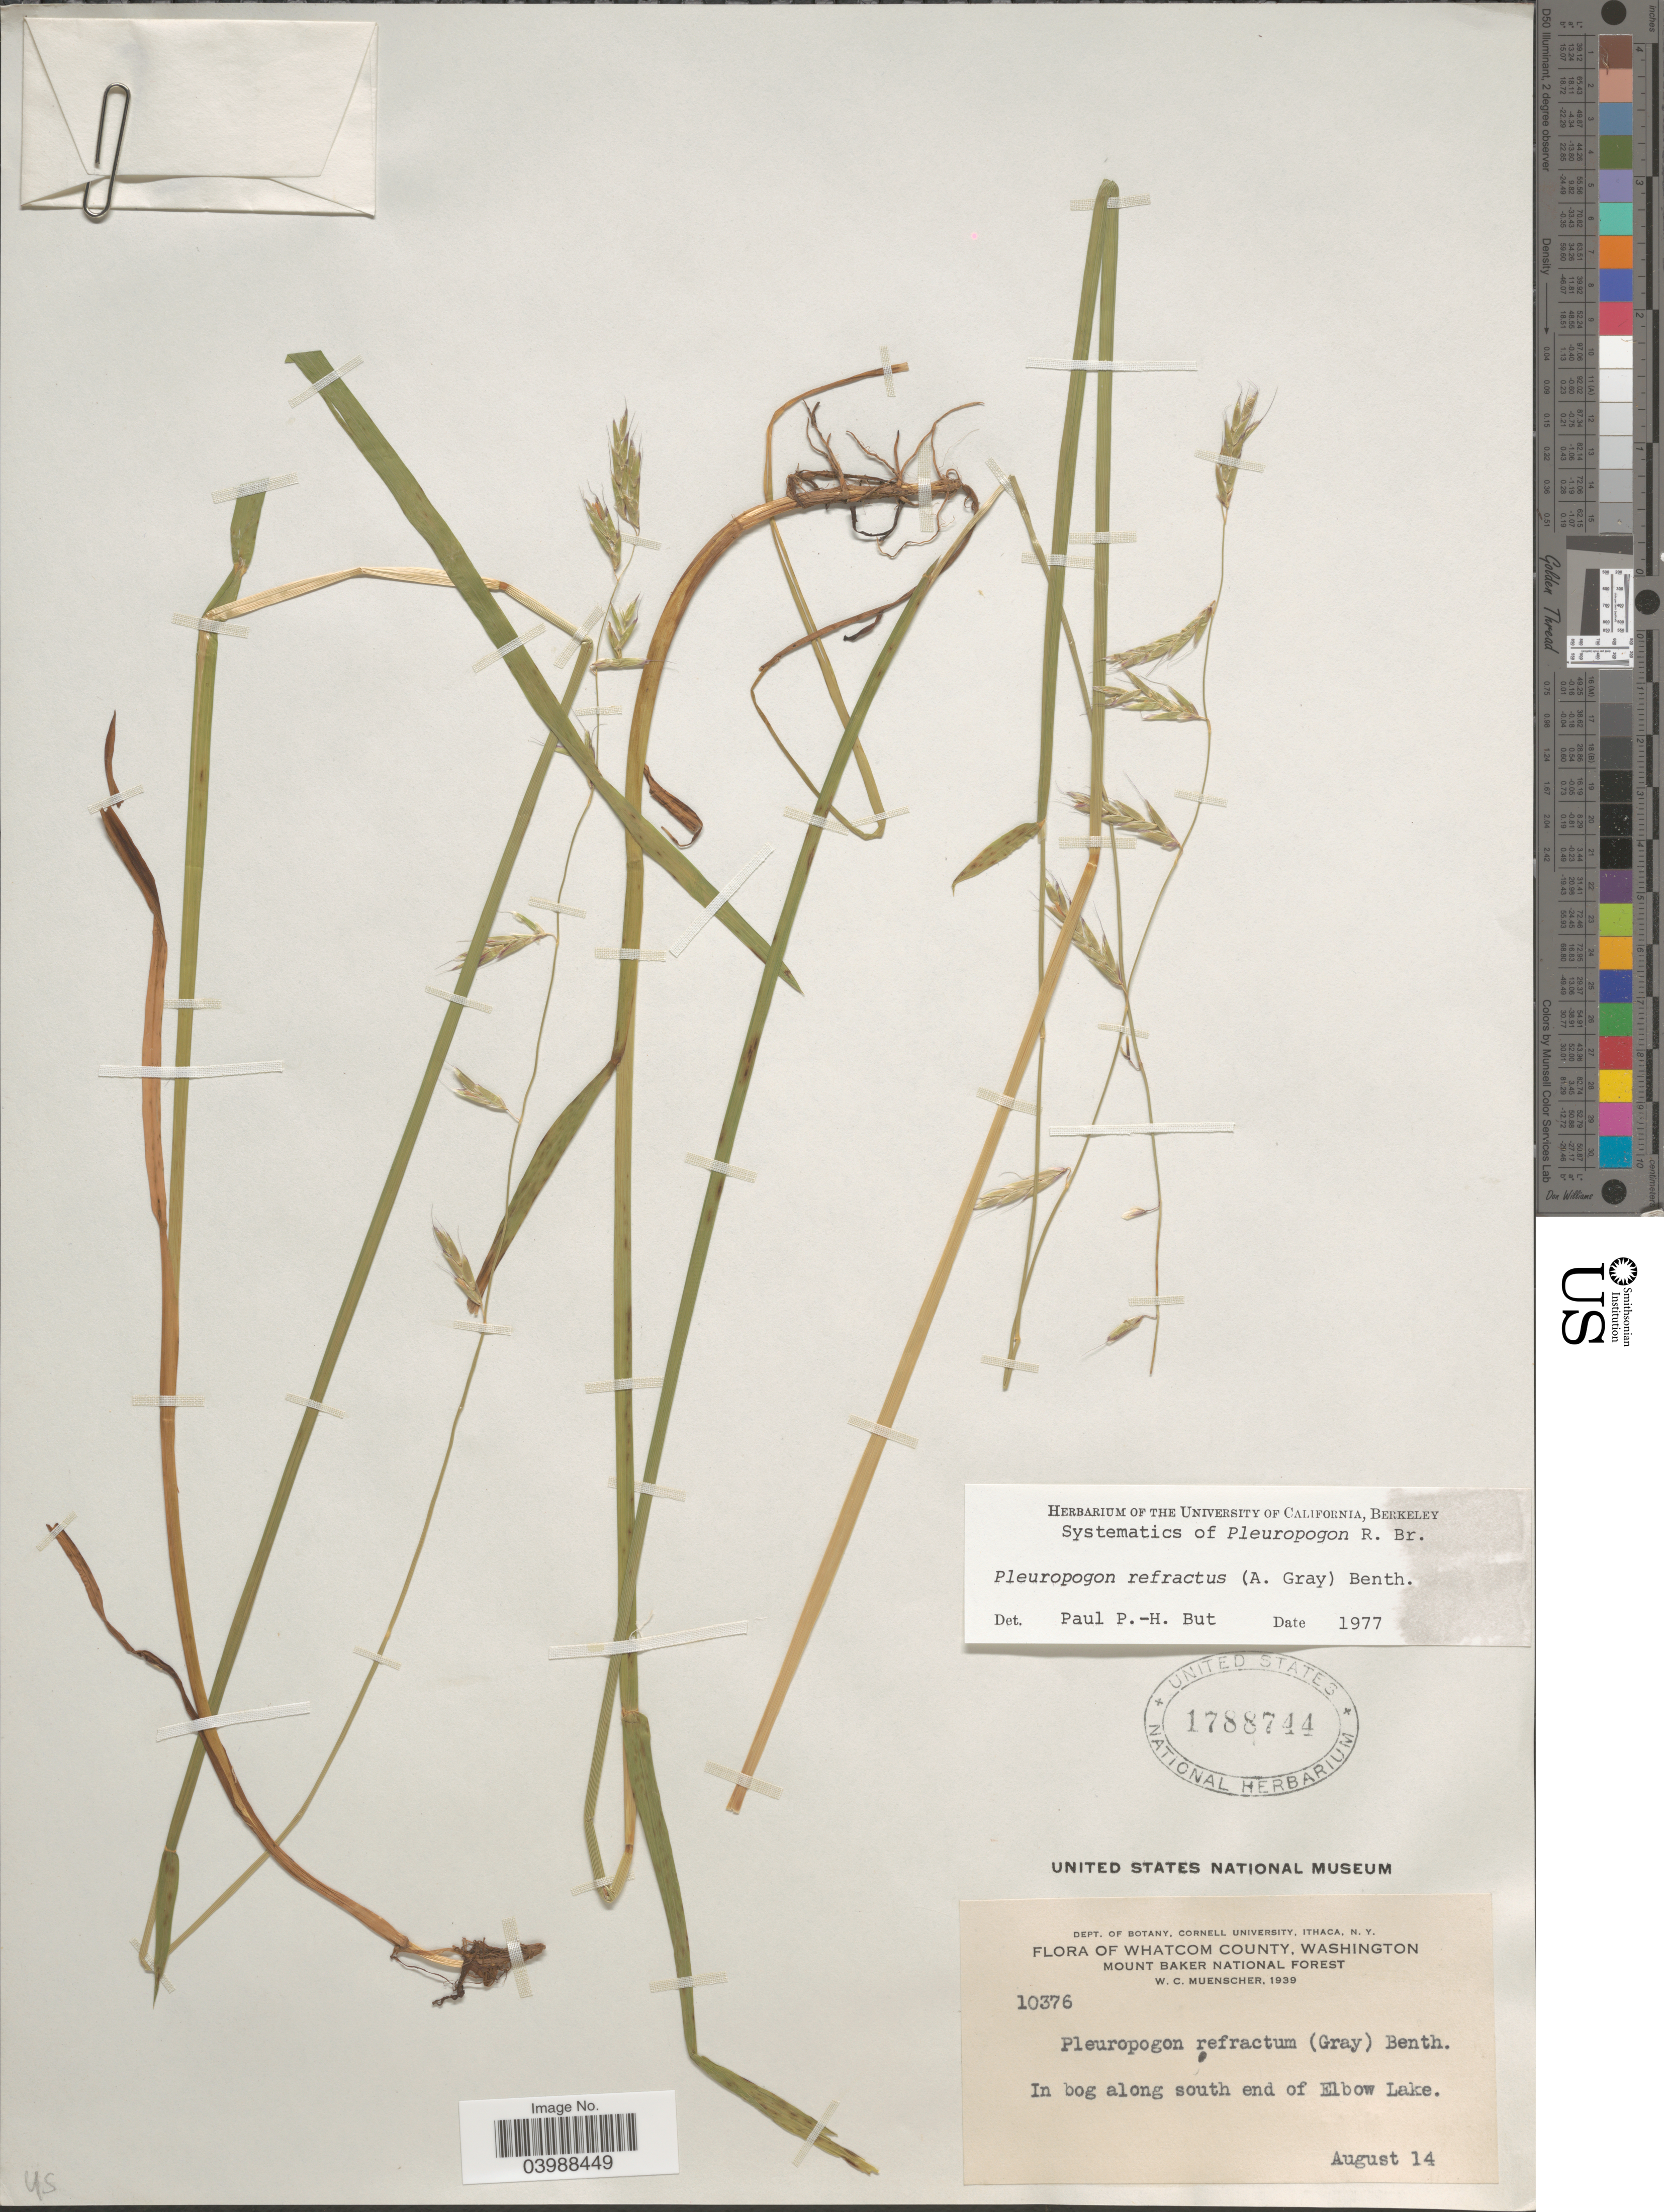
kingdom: Plantae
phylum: Tracheophyta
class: Liliopsida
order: Poales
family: Poaceae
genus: Pleuropogon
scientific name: Pleuropogon refractus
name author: (A. Gray) Benth.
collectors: W. Muenscher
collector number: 10376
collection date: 1939-08-14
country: United States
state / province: Washington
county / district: Whatcom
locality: Whatcom County. Mount Baker National Forest. Along south end of Elbow Lake.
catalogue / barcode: US 1788744